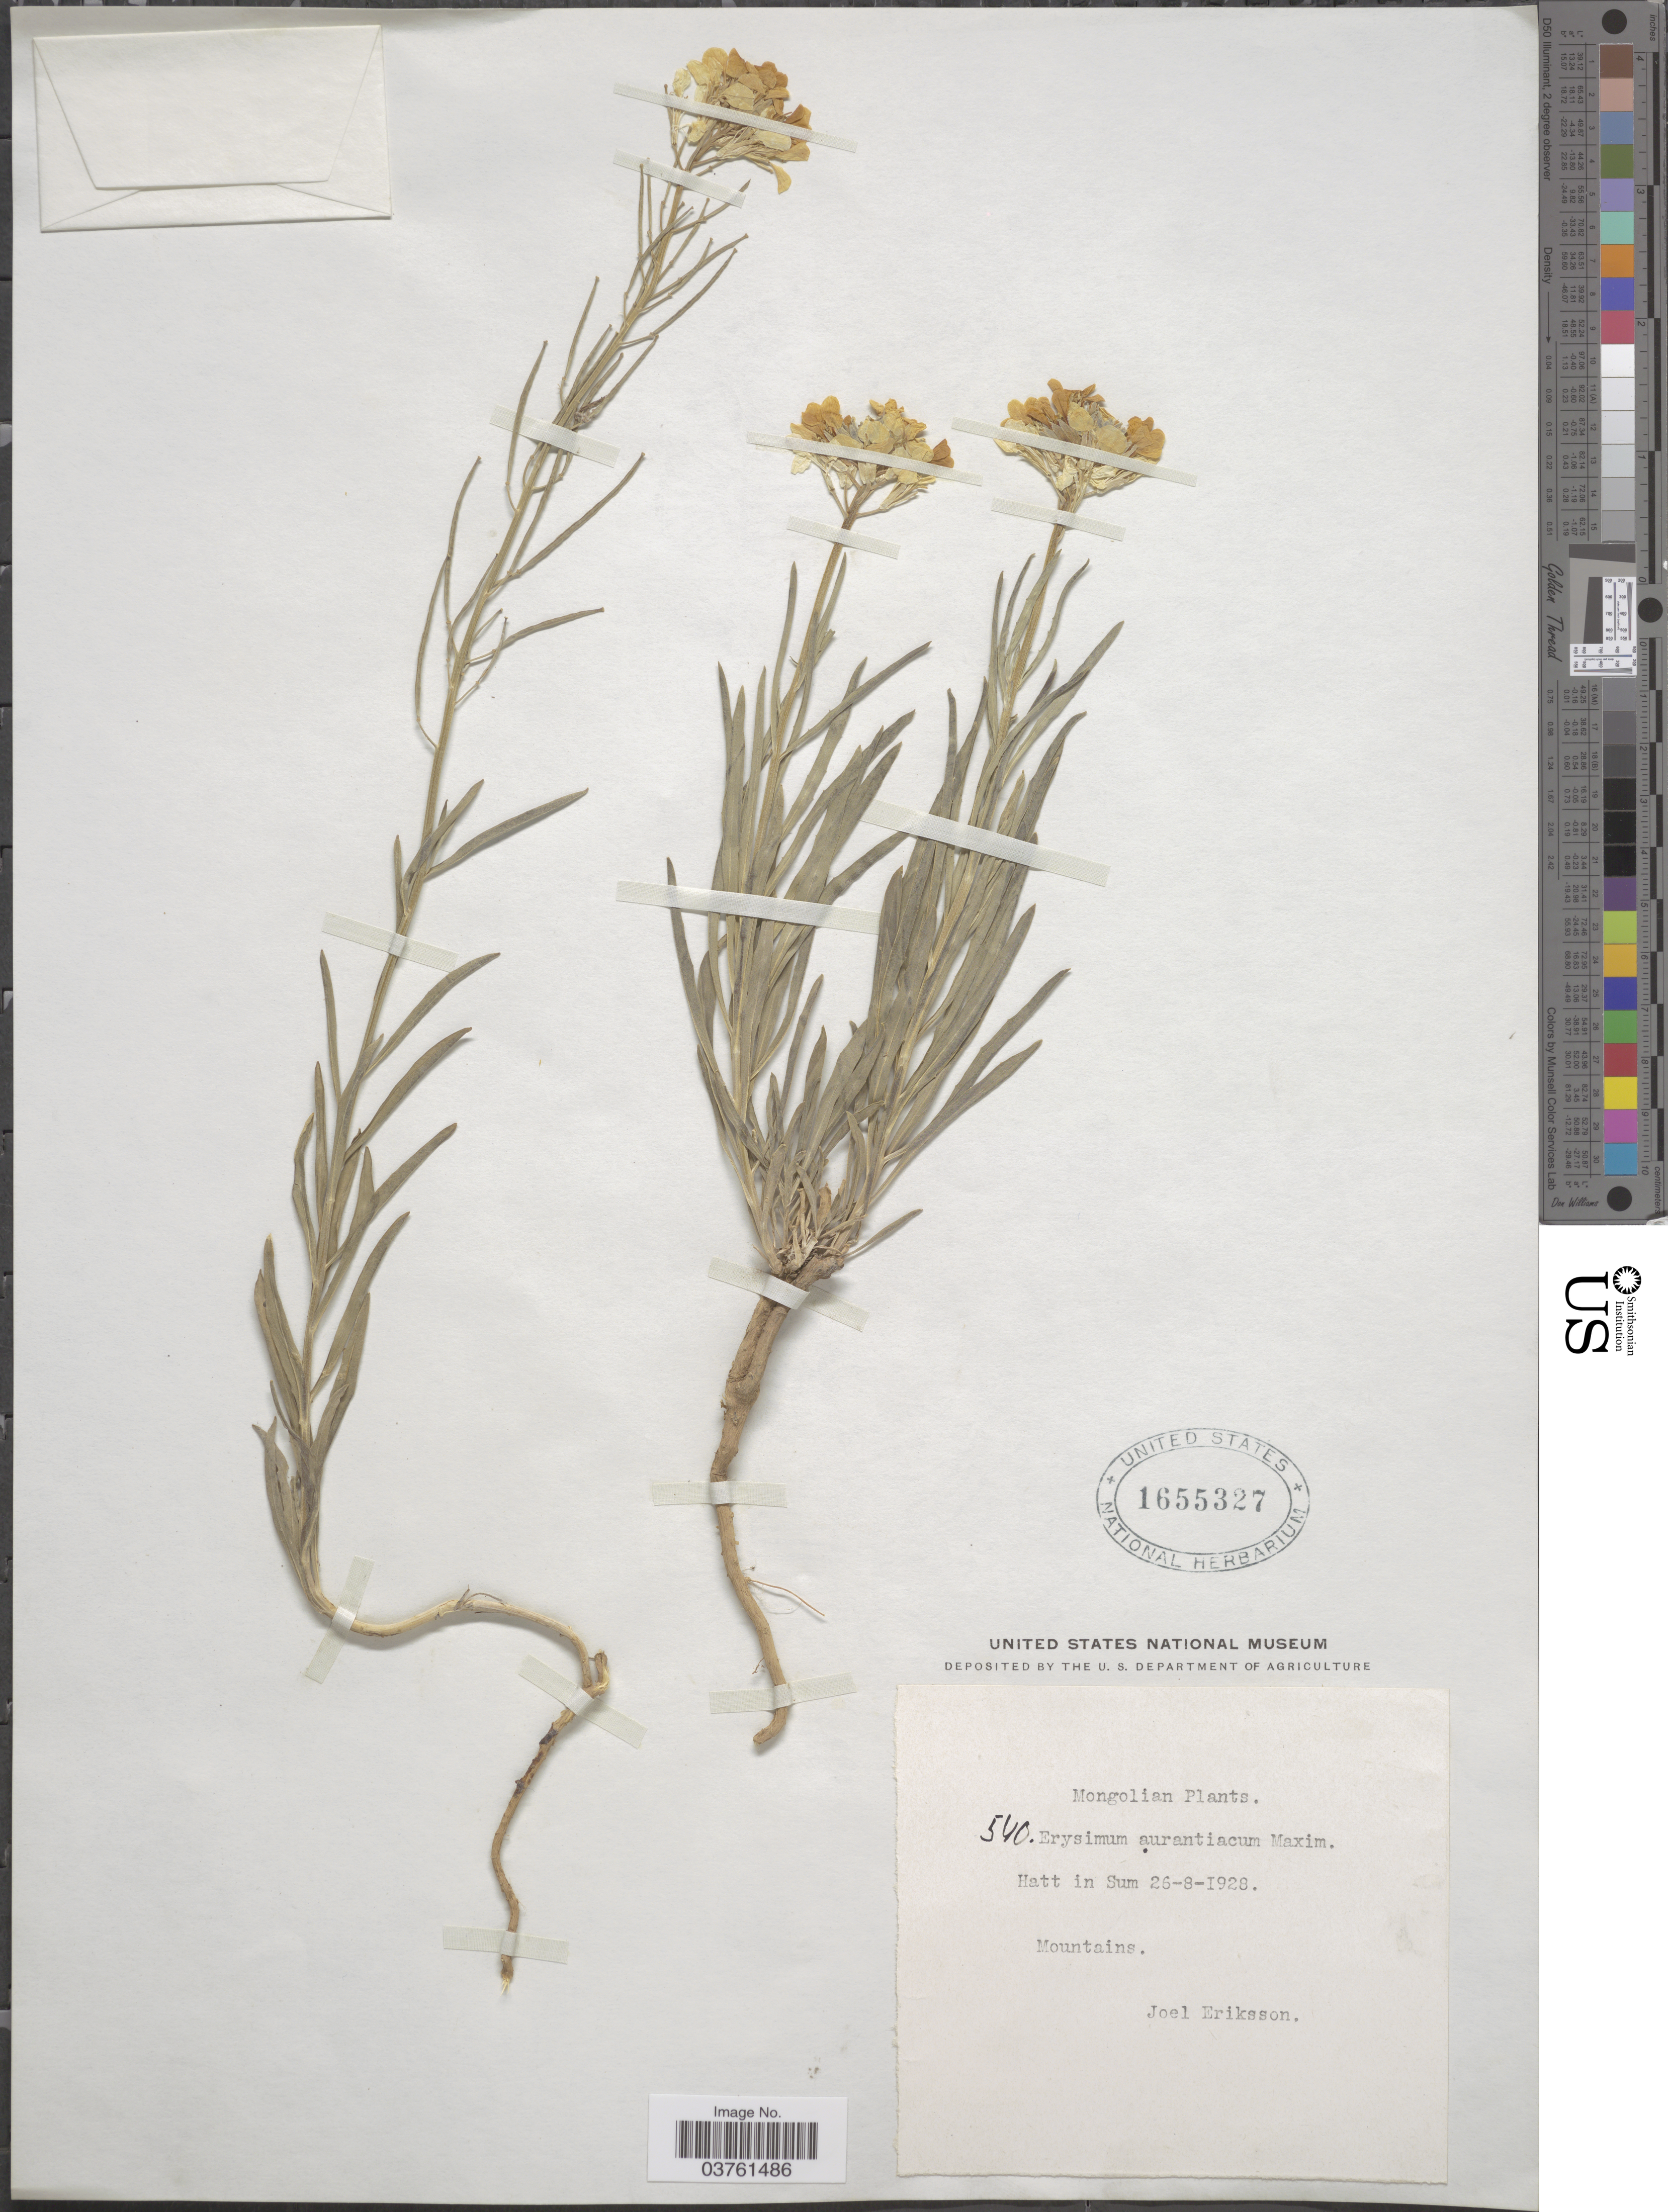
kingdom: Plantae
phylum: Tracheophyta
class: Magnoliopsida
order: Brassicales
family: Brassicaceae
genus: Erysimum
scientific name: Erysimum aurantiacum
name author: Maxim.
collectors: J. Eriksson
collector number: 540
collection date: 1928-08-26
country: Mongolia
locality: Mongolian. Hatt in Sum. Mountains.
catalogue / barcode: US 1655327